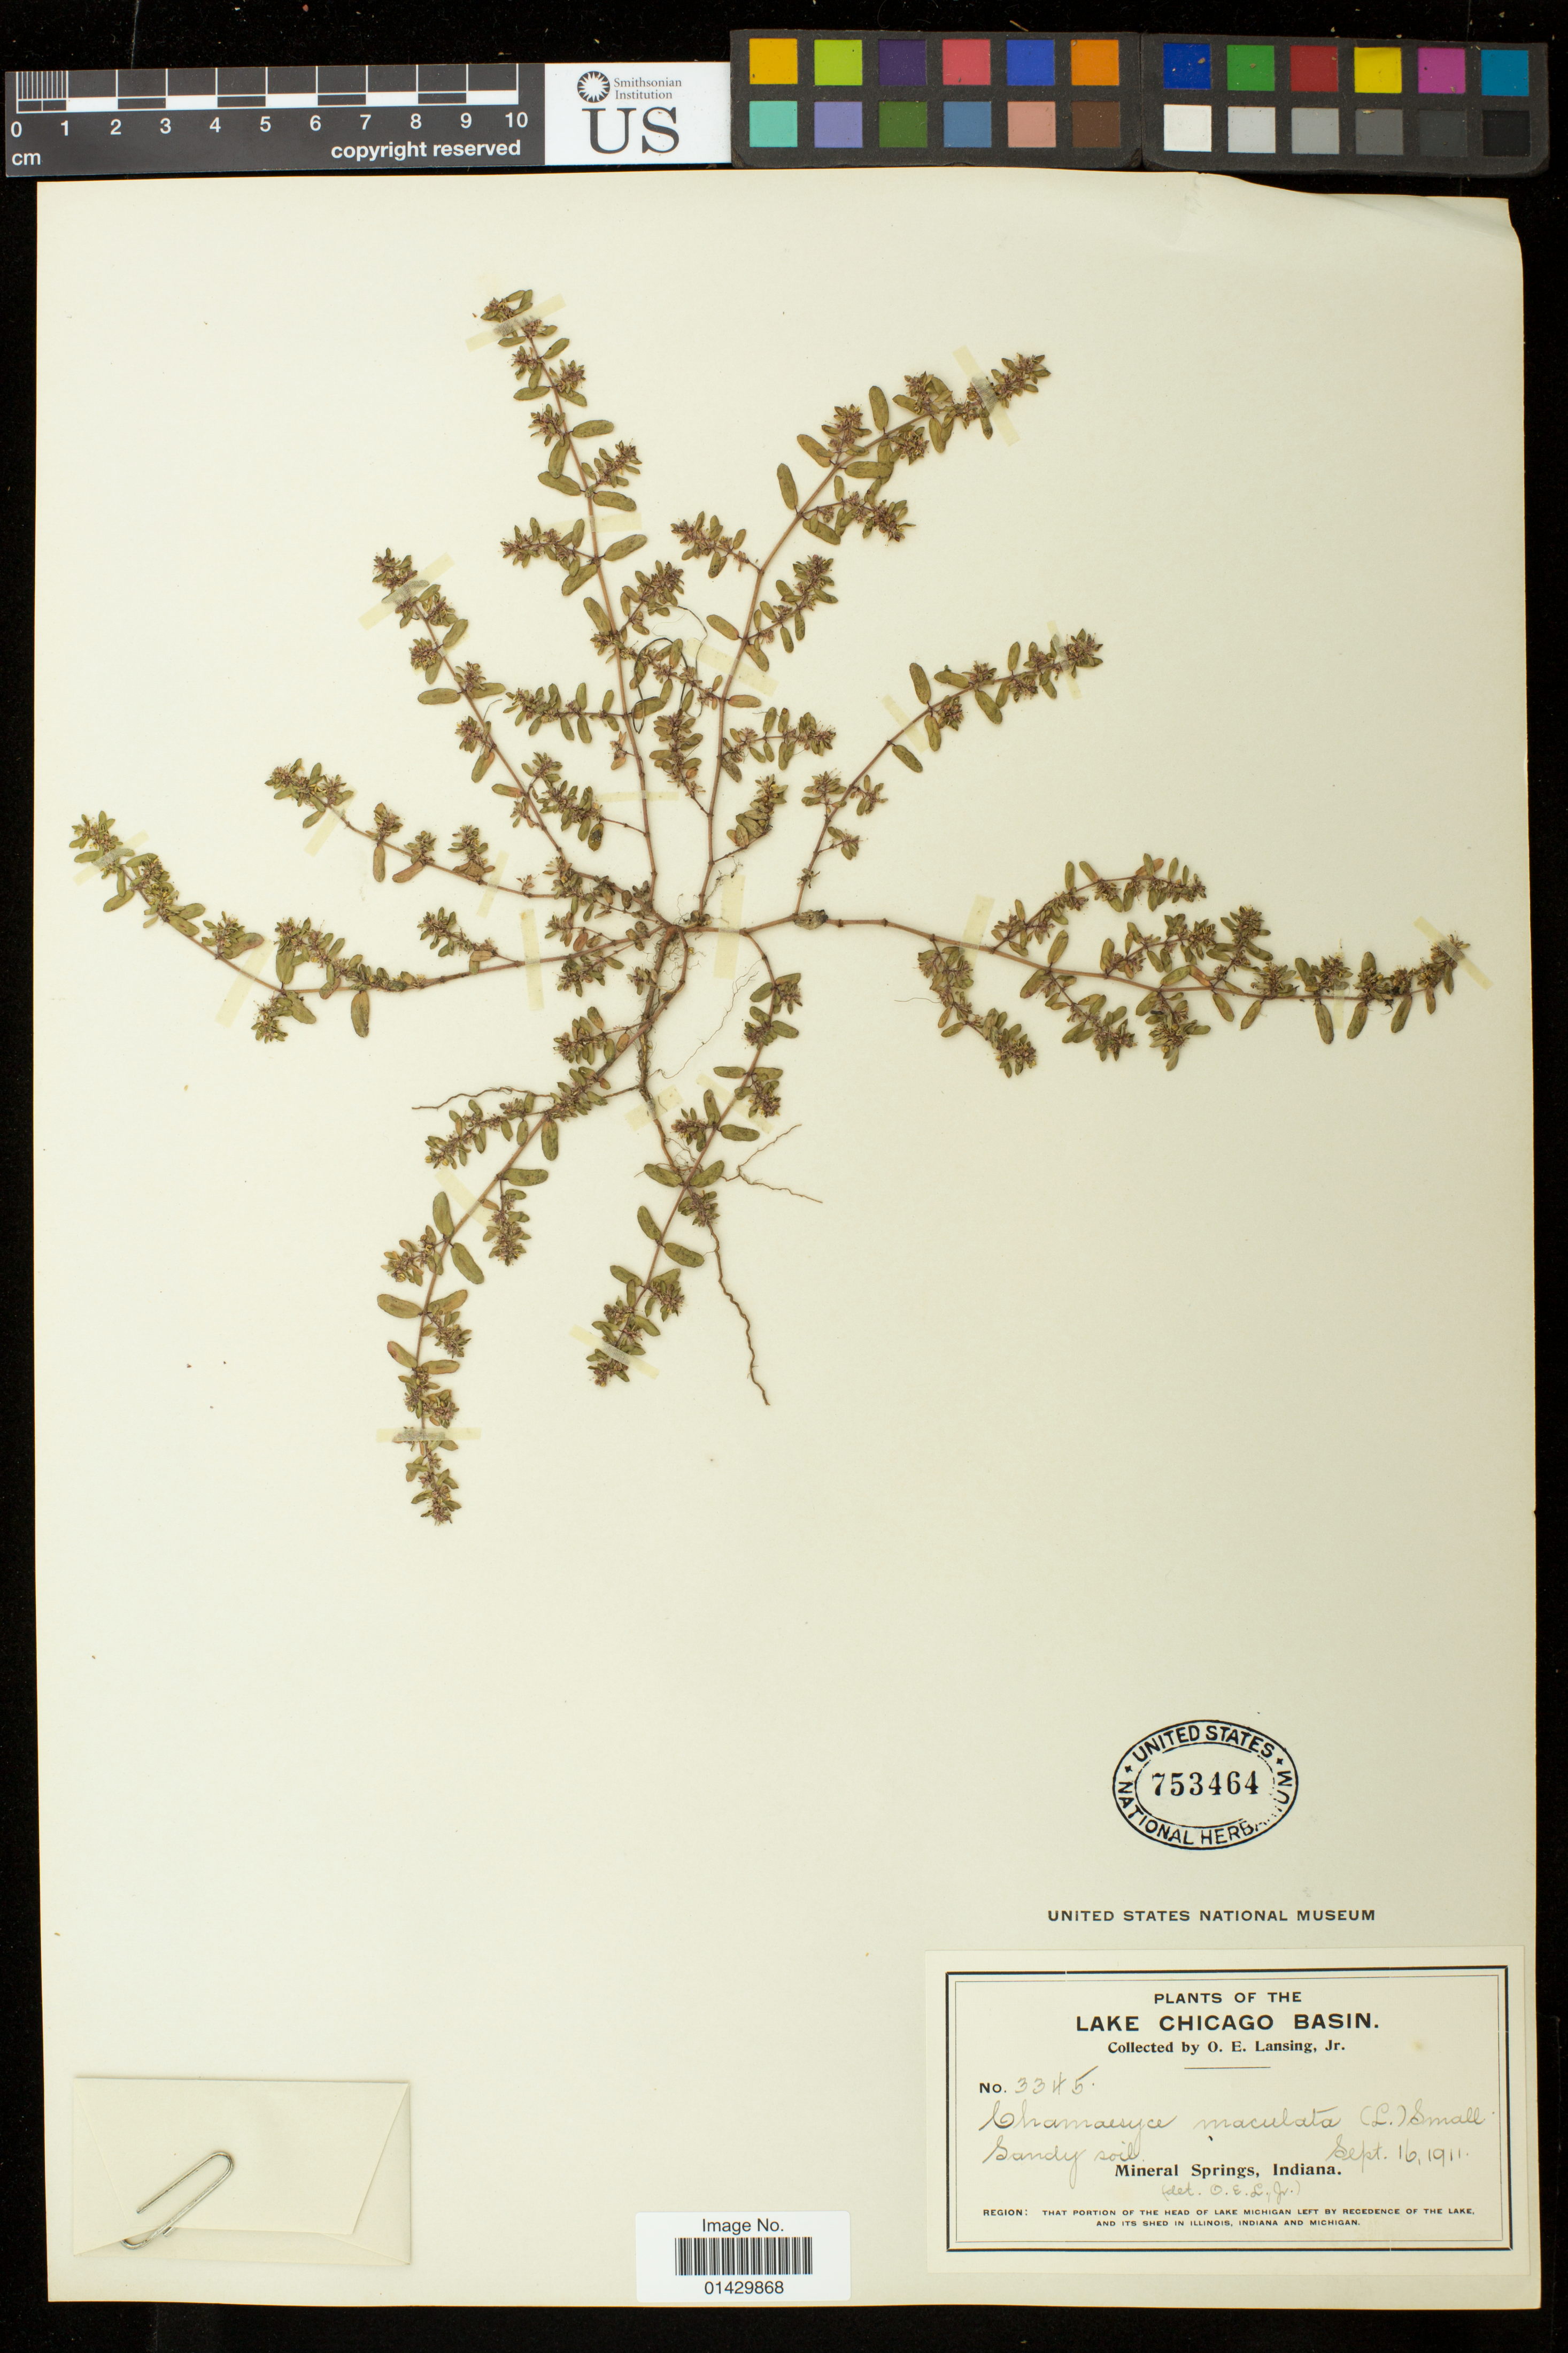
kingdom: Plantae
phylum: Tracheophyta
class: Magnoliopsida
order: Malpighiales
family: Euphorbiaceae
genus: Euphorbia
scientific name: Euphorbia maculata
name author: L.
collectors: O. Lansing Jr.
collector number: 3345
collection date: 1911-09-16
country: United States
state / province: Indiana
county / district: Kosciusko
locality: Lake Chicago Basin; Mineral Springs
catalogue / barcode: US 753464